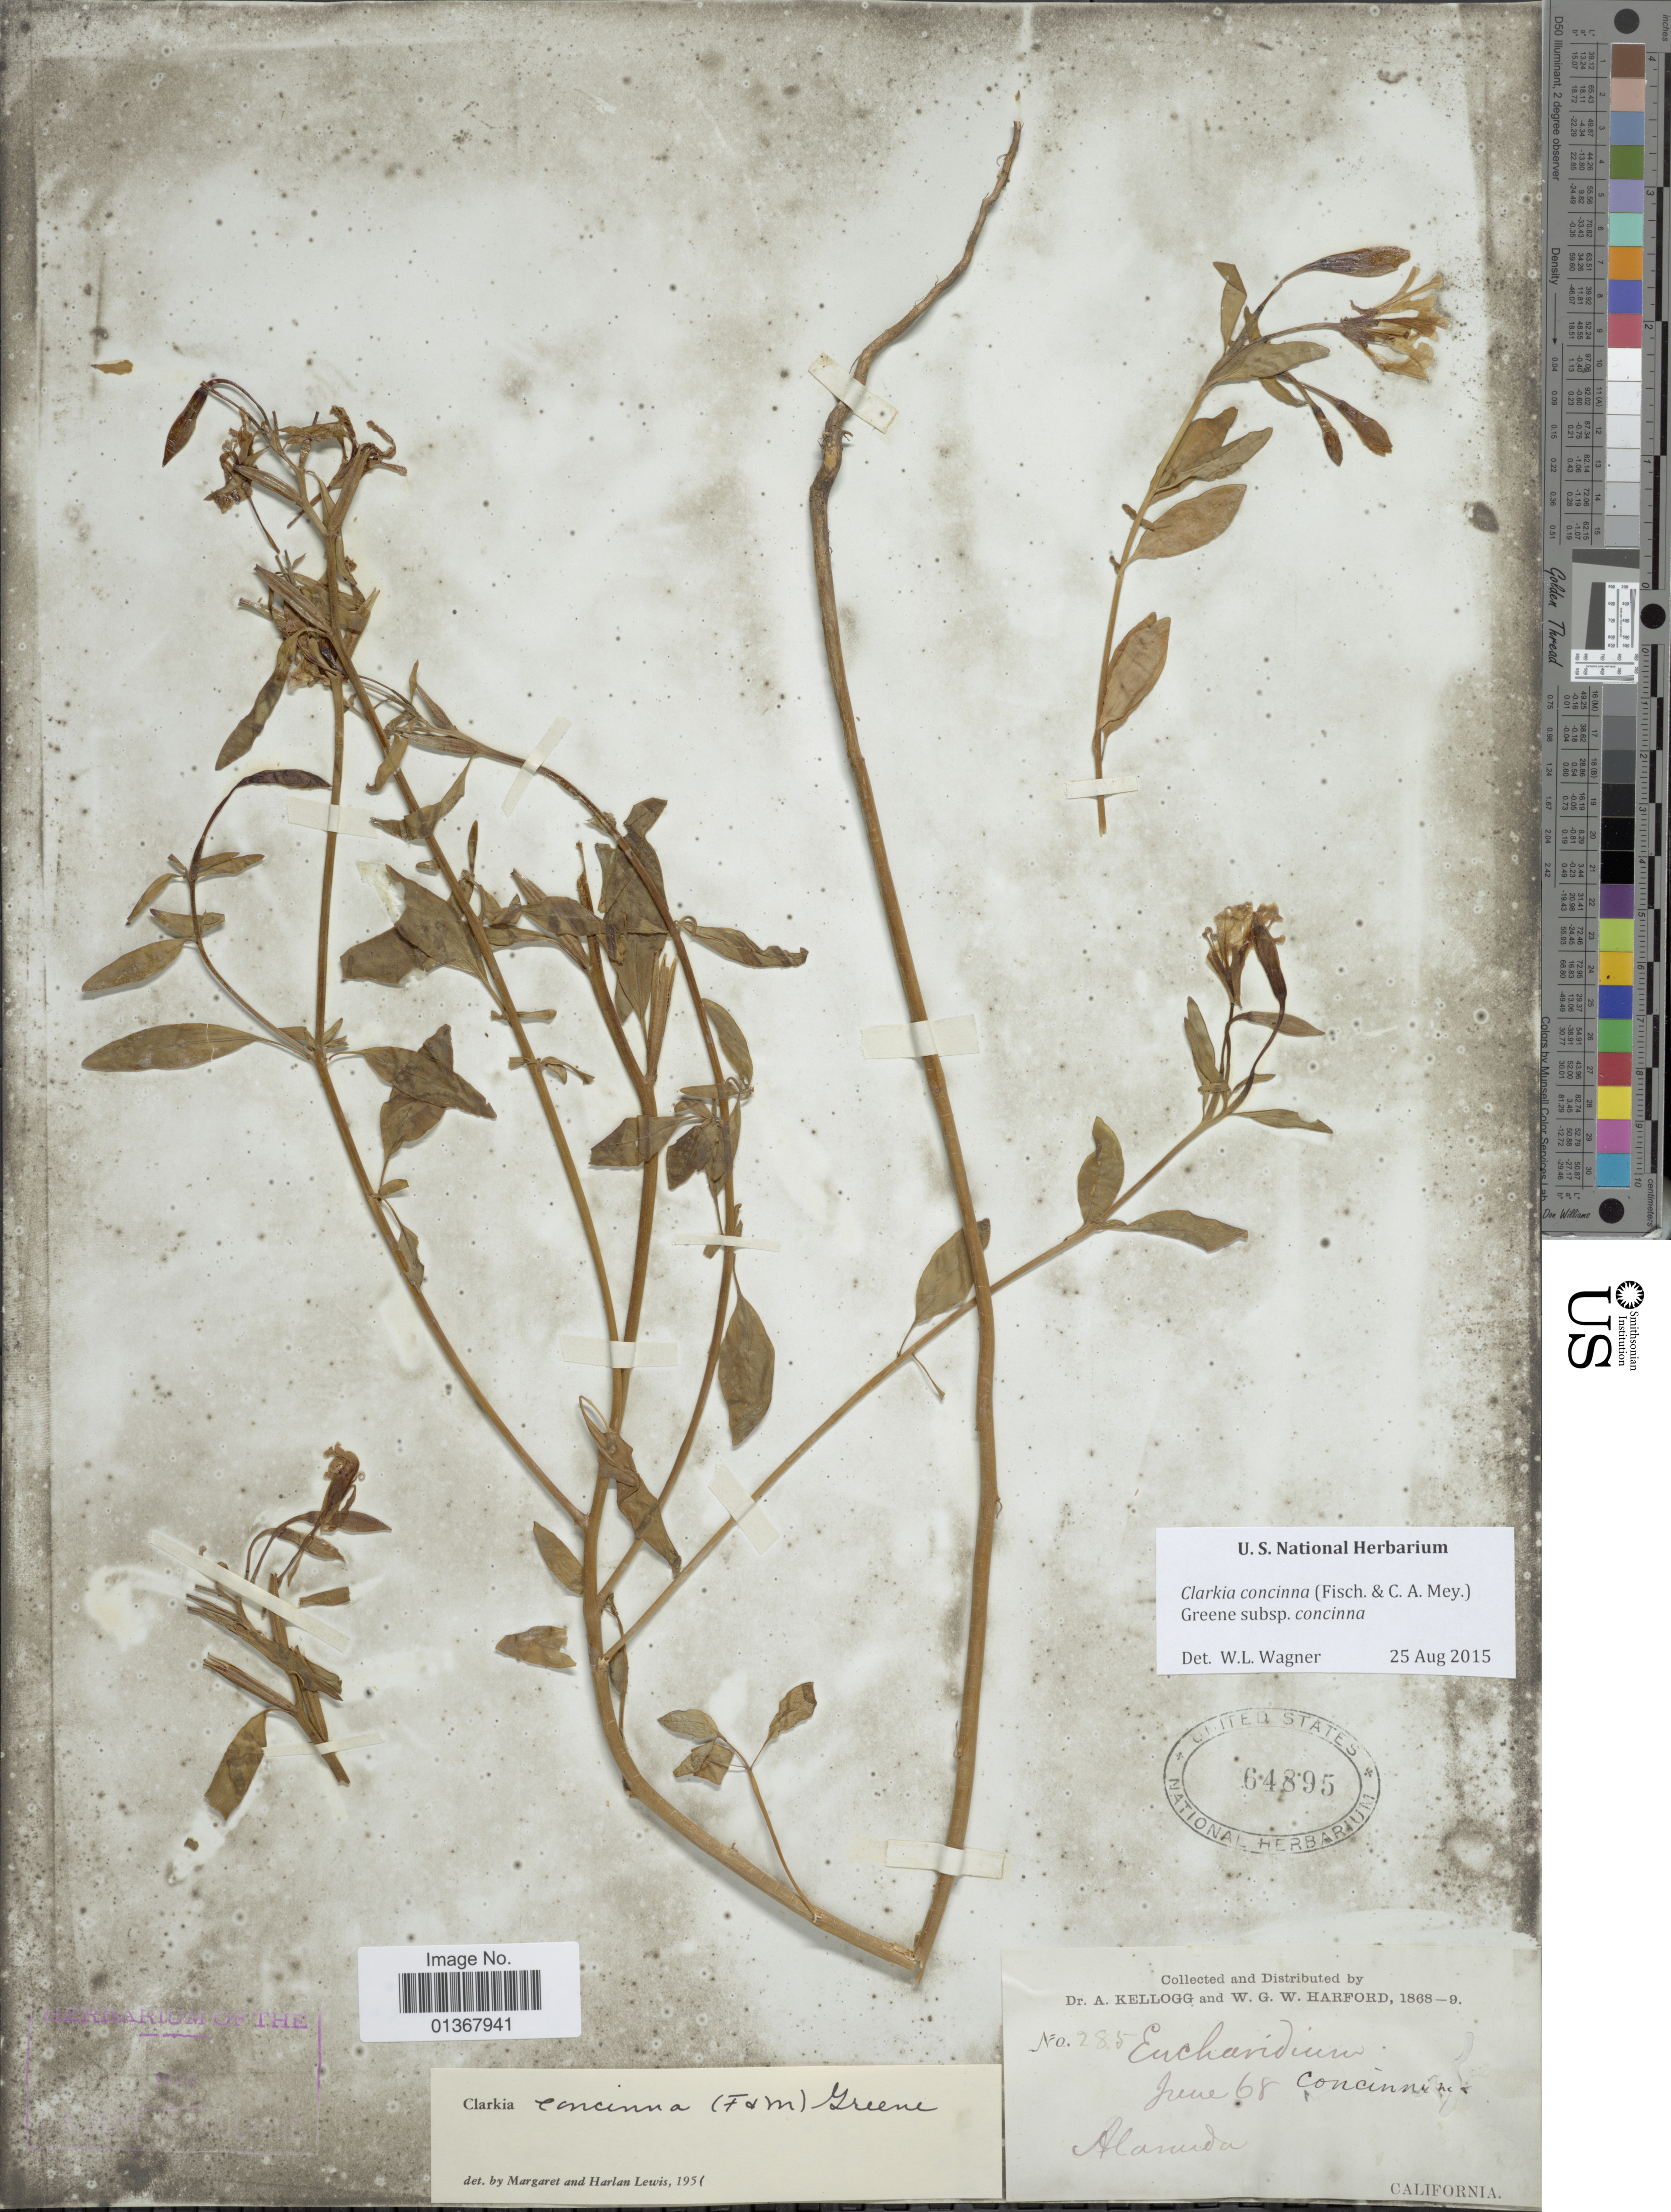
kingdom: Plantae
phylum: Tracheophyta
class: Magnoliopsida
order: Myrtales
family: Onagraceae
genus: Clarkia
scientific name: Clarkia concinna subsp. concinna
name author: (Fisch. & C.A. Mey.) Greene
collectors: A. Kellogg & W. G. W. Harford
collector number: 285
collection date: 1868-06/1869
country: United States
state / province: California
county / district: Alameda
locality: Fruitvale, Alameda Co.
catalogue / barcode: US 64895